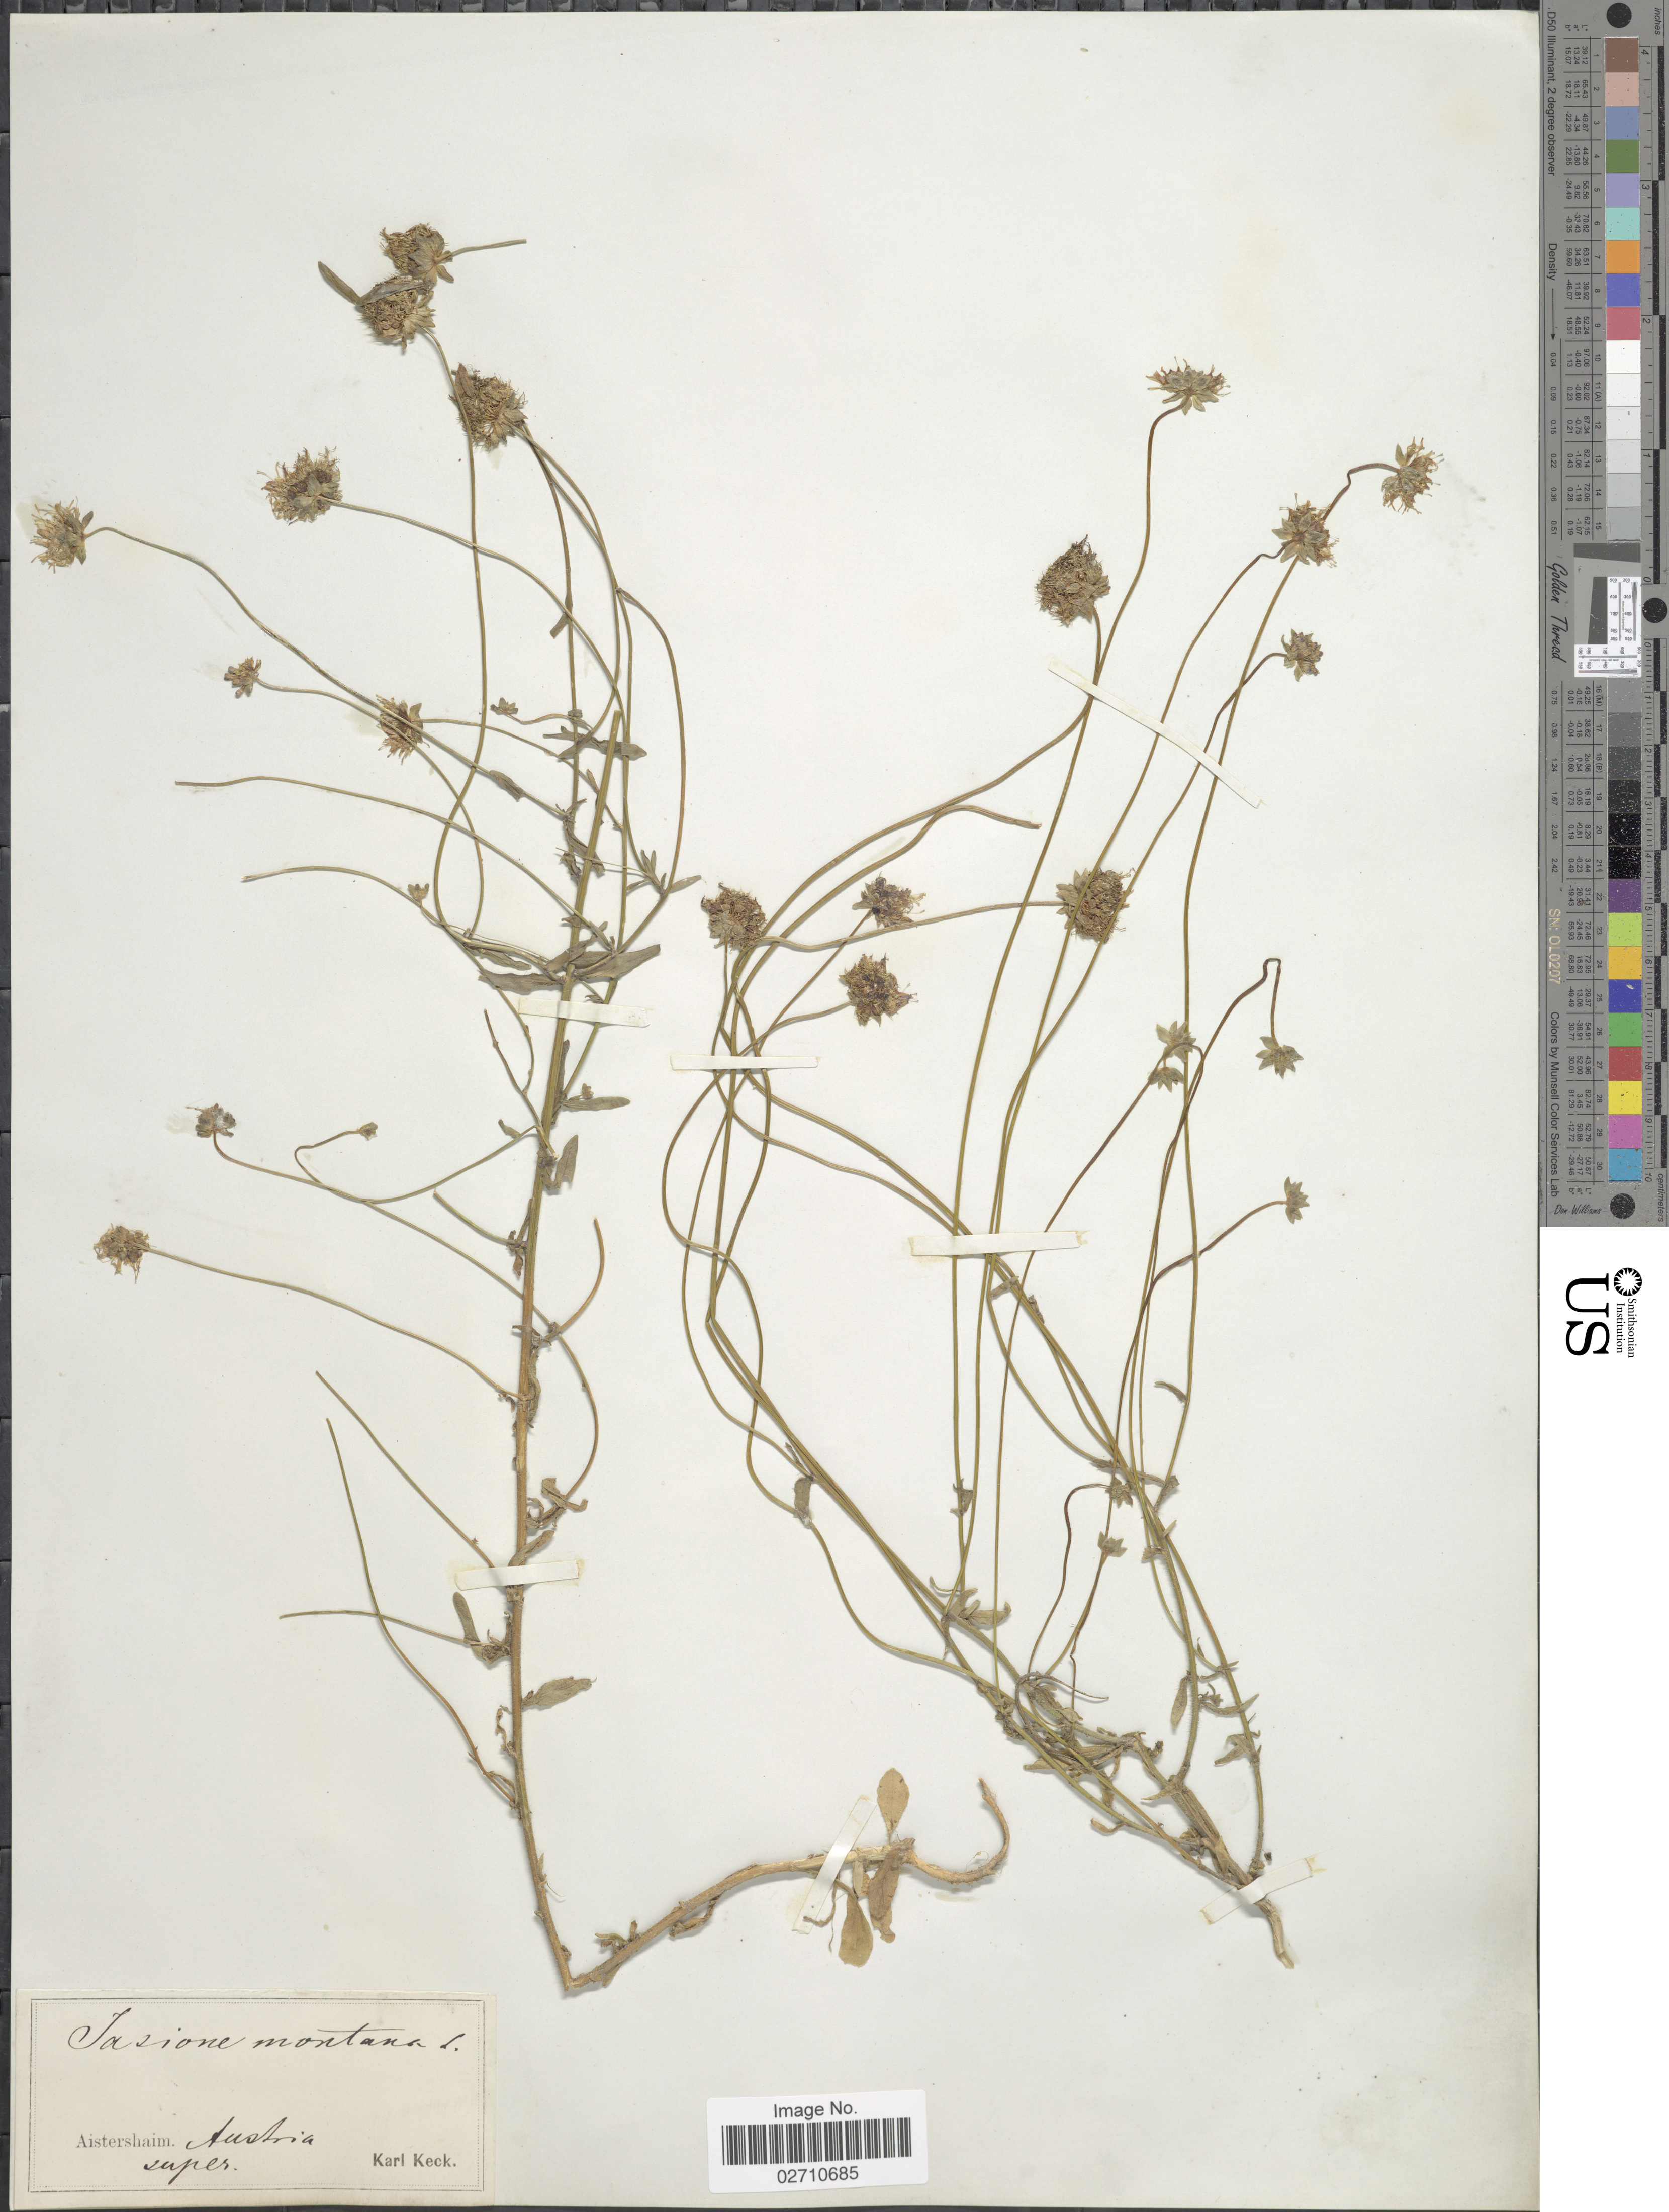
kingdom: Plantae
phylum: Tracheophyta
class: Magnoliopsida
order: Asterales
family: Campanulaceae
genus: Jasione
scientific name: Jasione montana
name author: L.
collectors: K. Keck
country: Austria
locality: Aistershaim